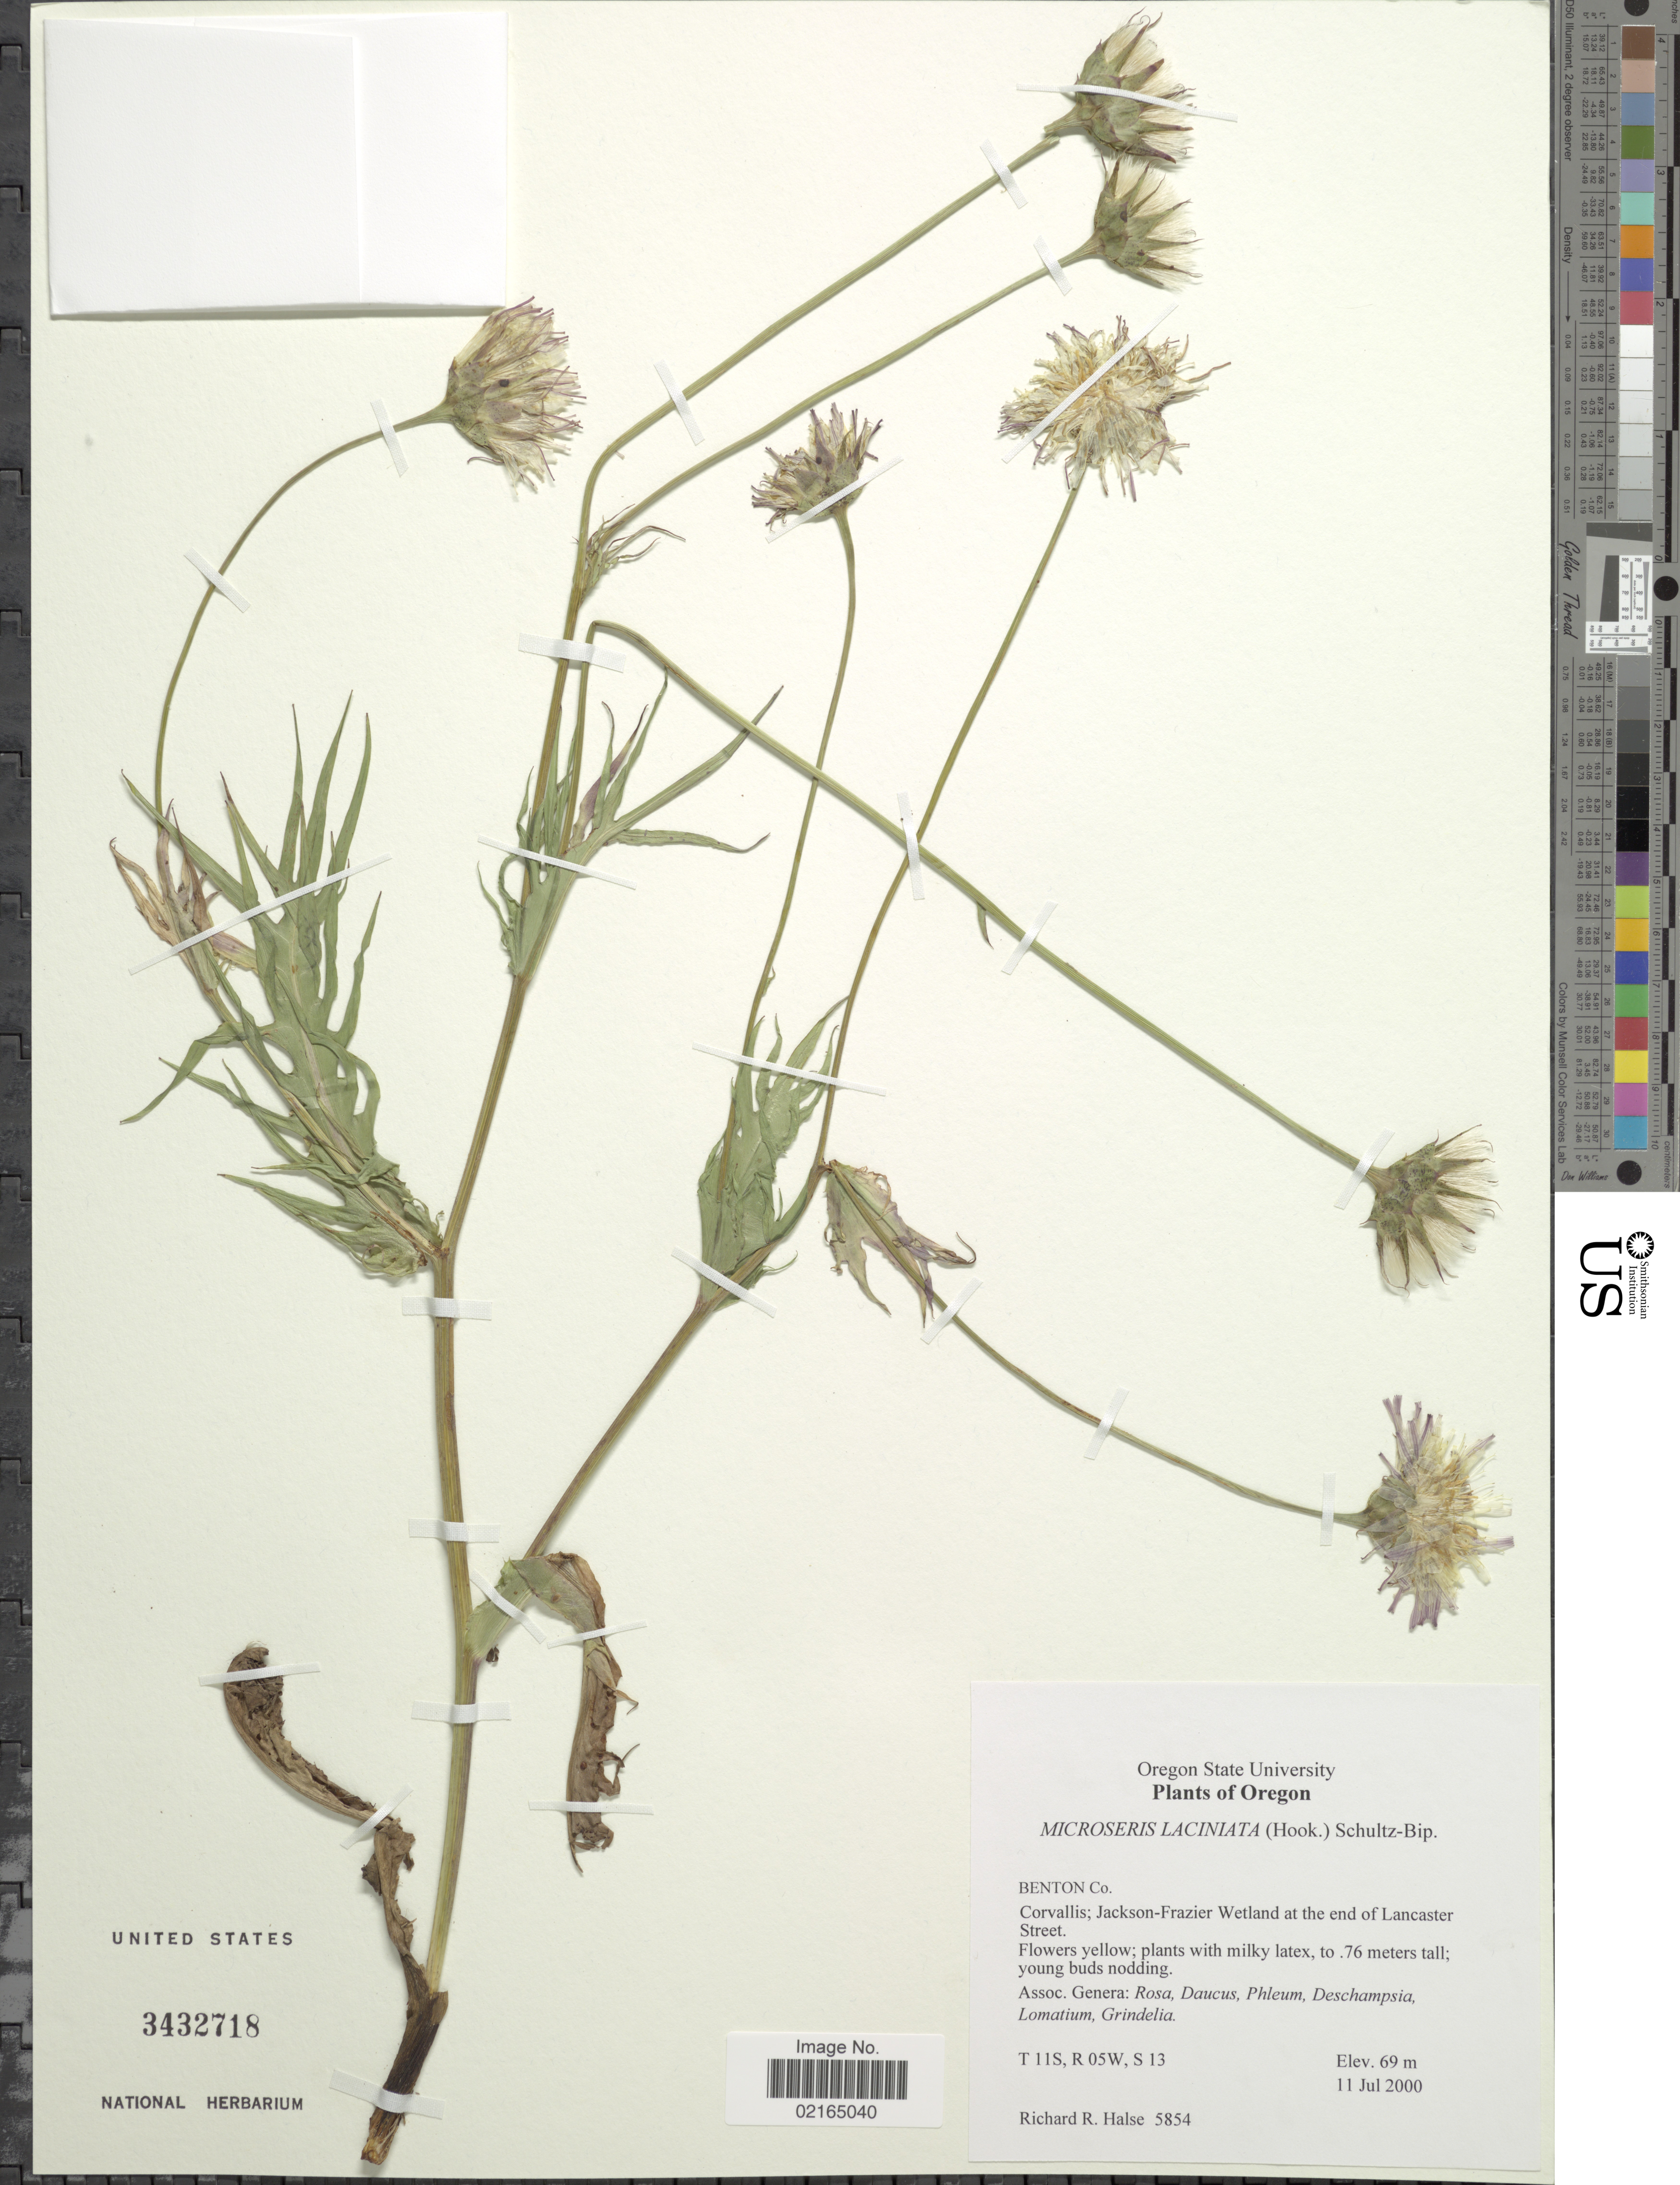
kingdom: Plantae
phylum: Tracheophyta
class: Magnoliopsida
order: Asterales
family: Asteraceae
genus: Microseris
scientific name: Microseris laciniata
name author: (Hook.) Sch. Bip.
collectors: R. Halse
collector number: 5854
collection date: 2000-07-11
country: United States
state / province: Oregon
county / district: Benton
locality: Benton Co., Corvallis: Jackson-Frazier Wetland at the end of Lancaster Street, T 11S, R 05W, S 13.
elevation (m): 69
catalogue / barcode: US 3432718